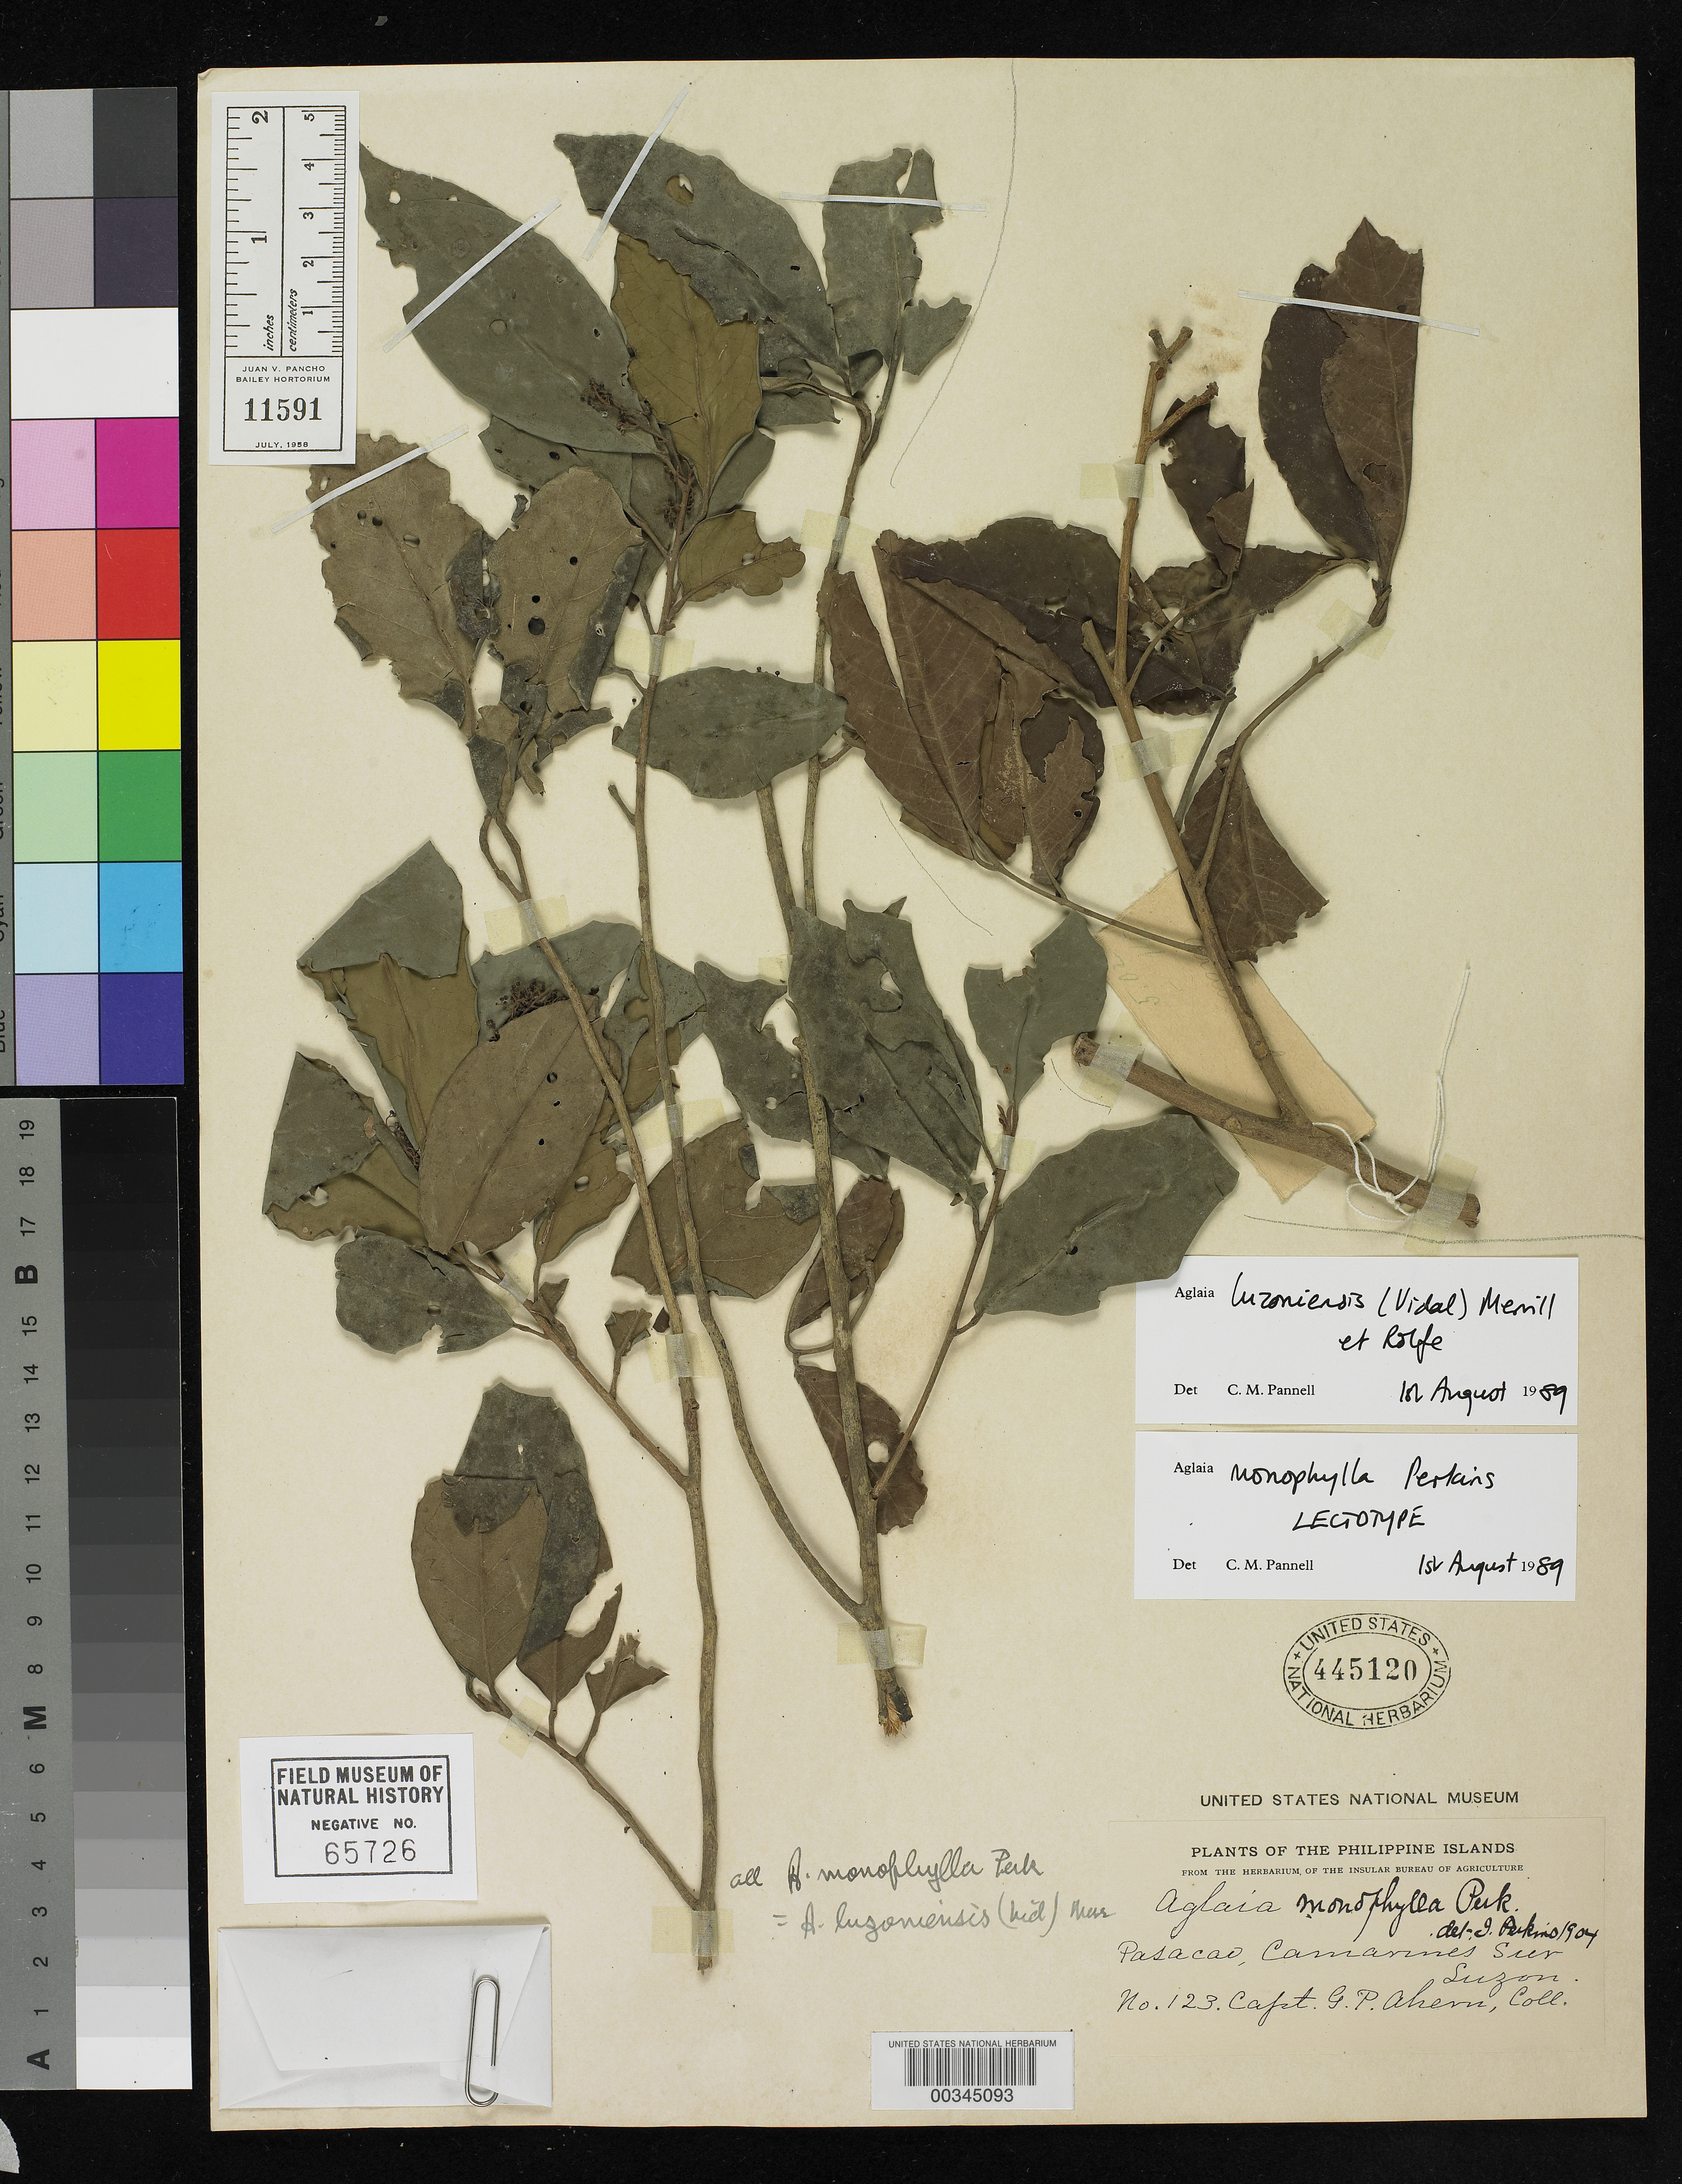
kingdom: Plantae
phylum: Tracheophyta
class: Magnoliopsida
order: Sapindales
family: Meliaceae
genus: Aglaia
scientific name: Aglaia monophylla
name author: G. Perkins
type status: Lectotype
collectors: G. Ahern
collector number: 123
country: Philippines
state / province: Bicol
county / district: Camarines Sur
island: Luzon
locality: Pasacao.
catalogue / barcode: US 445120